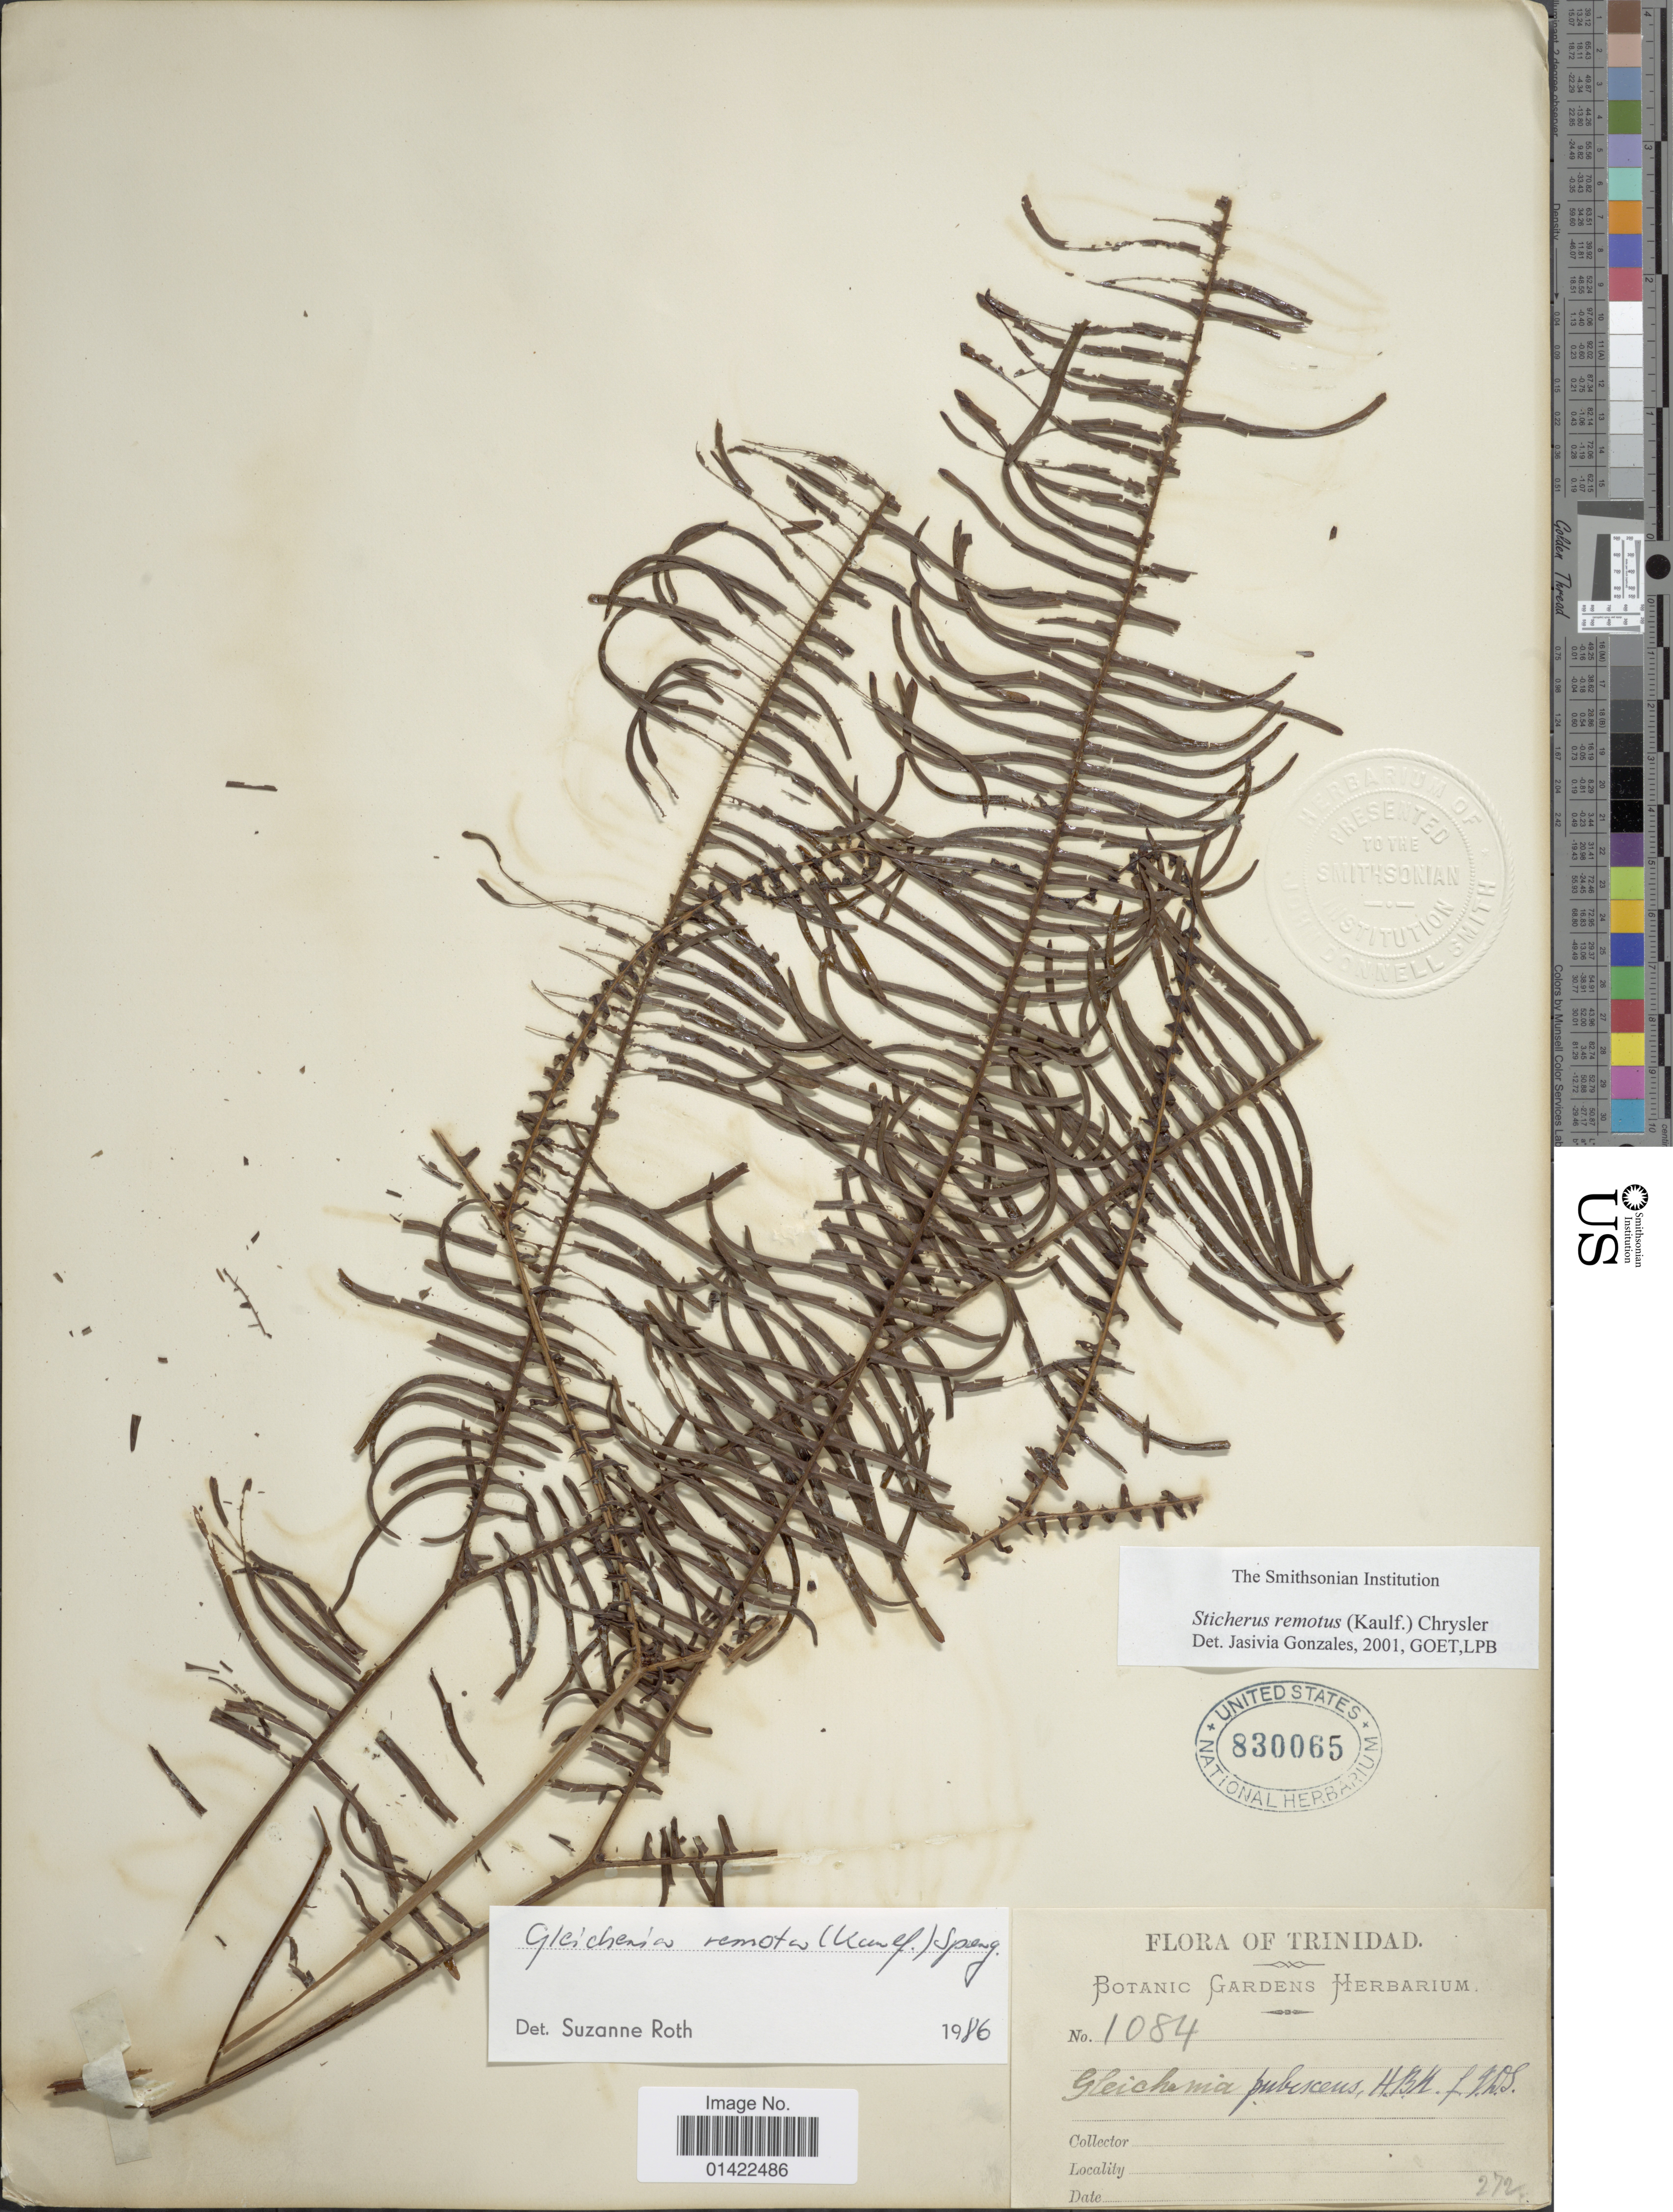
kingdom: Plantae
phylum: Tracheophyta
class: Polypodiopsida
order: Gleicheniales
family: Gleicheniaceae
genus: Sticherus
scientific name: Sticherus remotus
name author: (Kaulf.) Chrysler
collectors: Botanic Gardens Herbarium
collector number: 1084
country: Trinidad and Tobago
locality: Trinidad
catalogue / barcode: US 830065